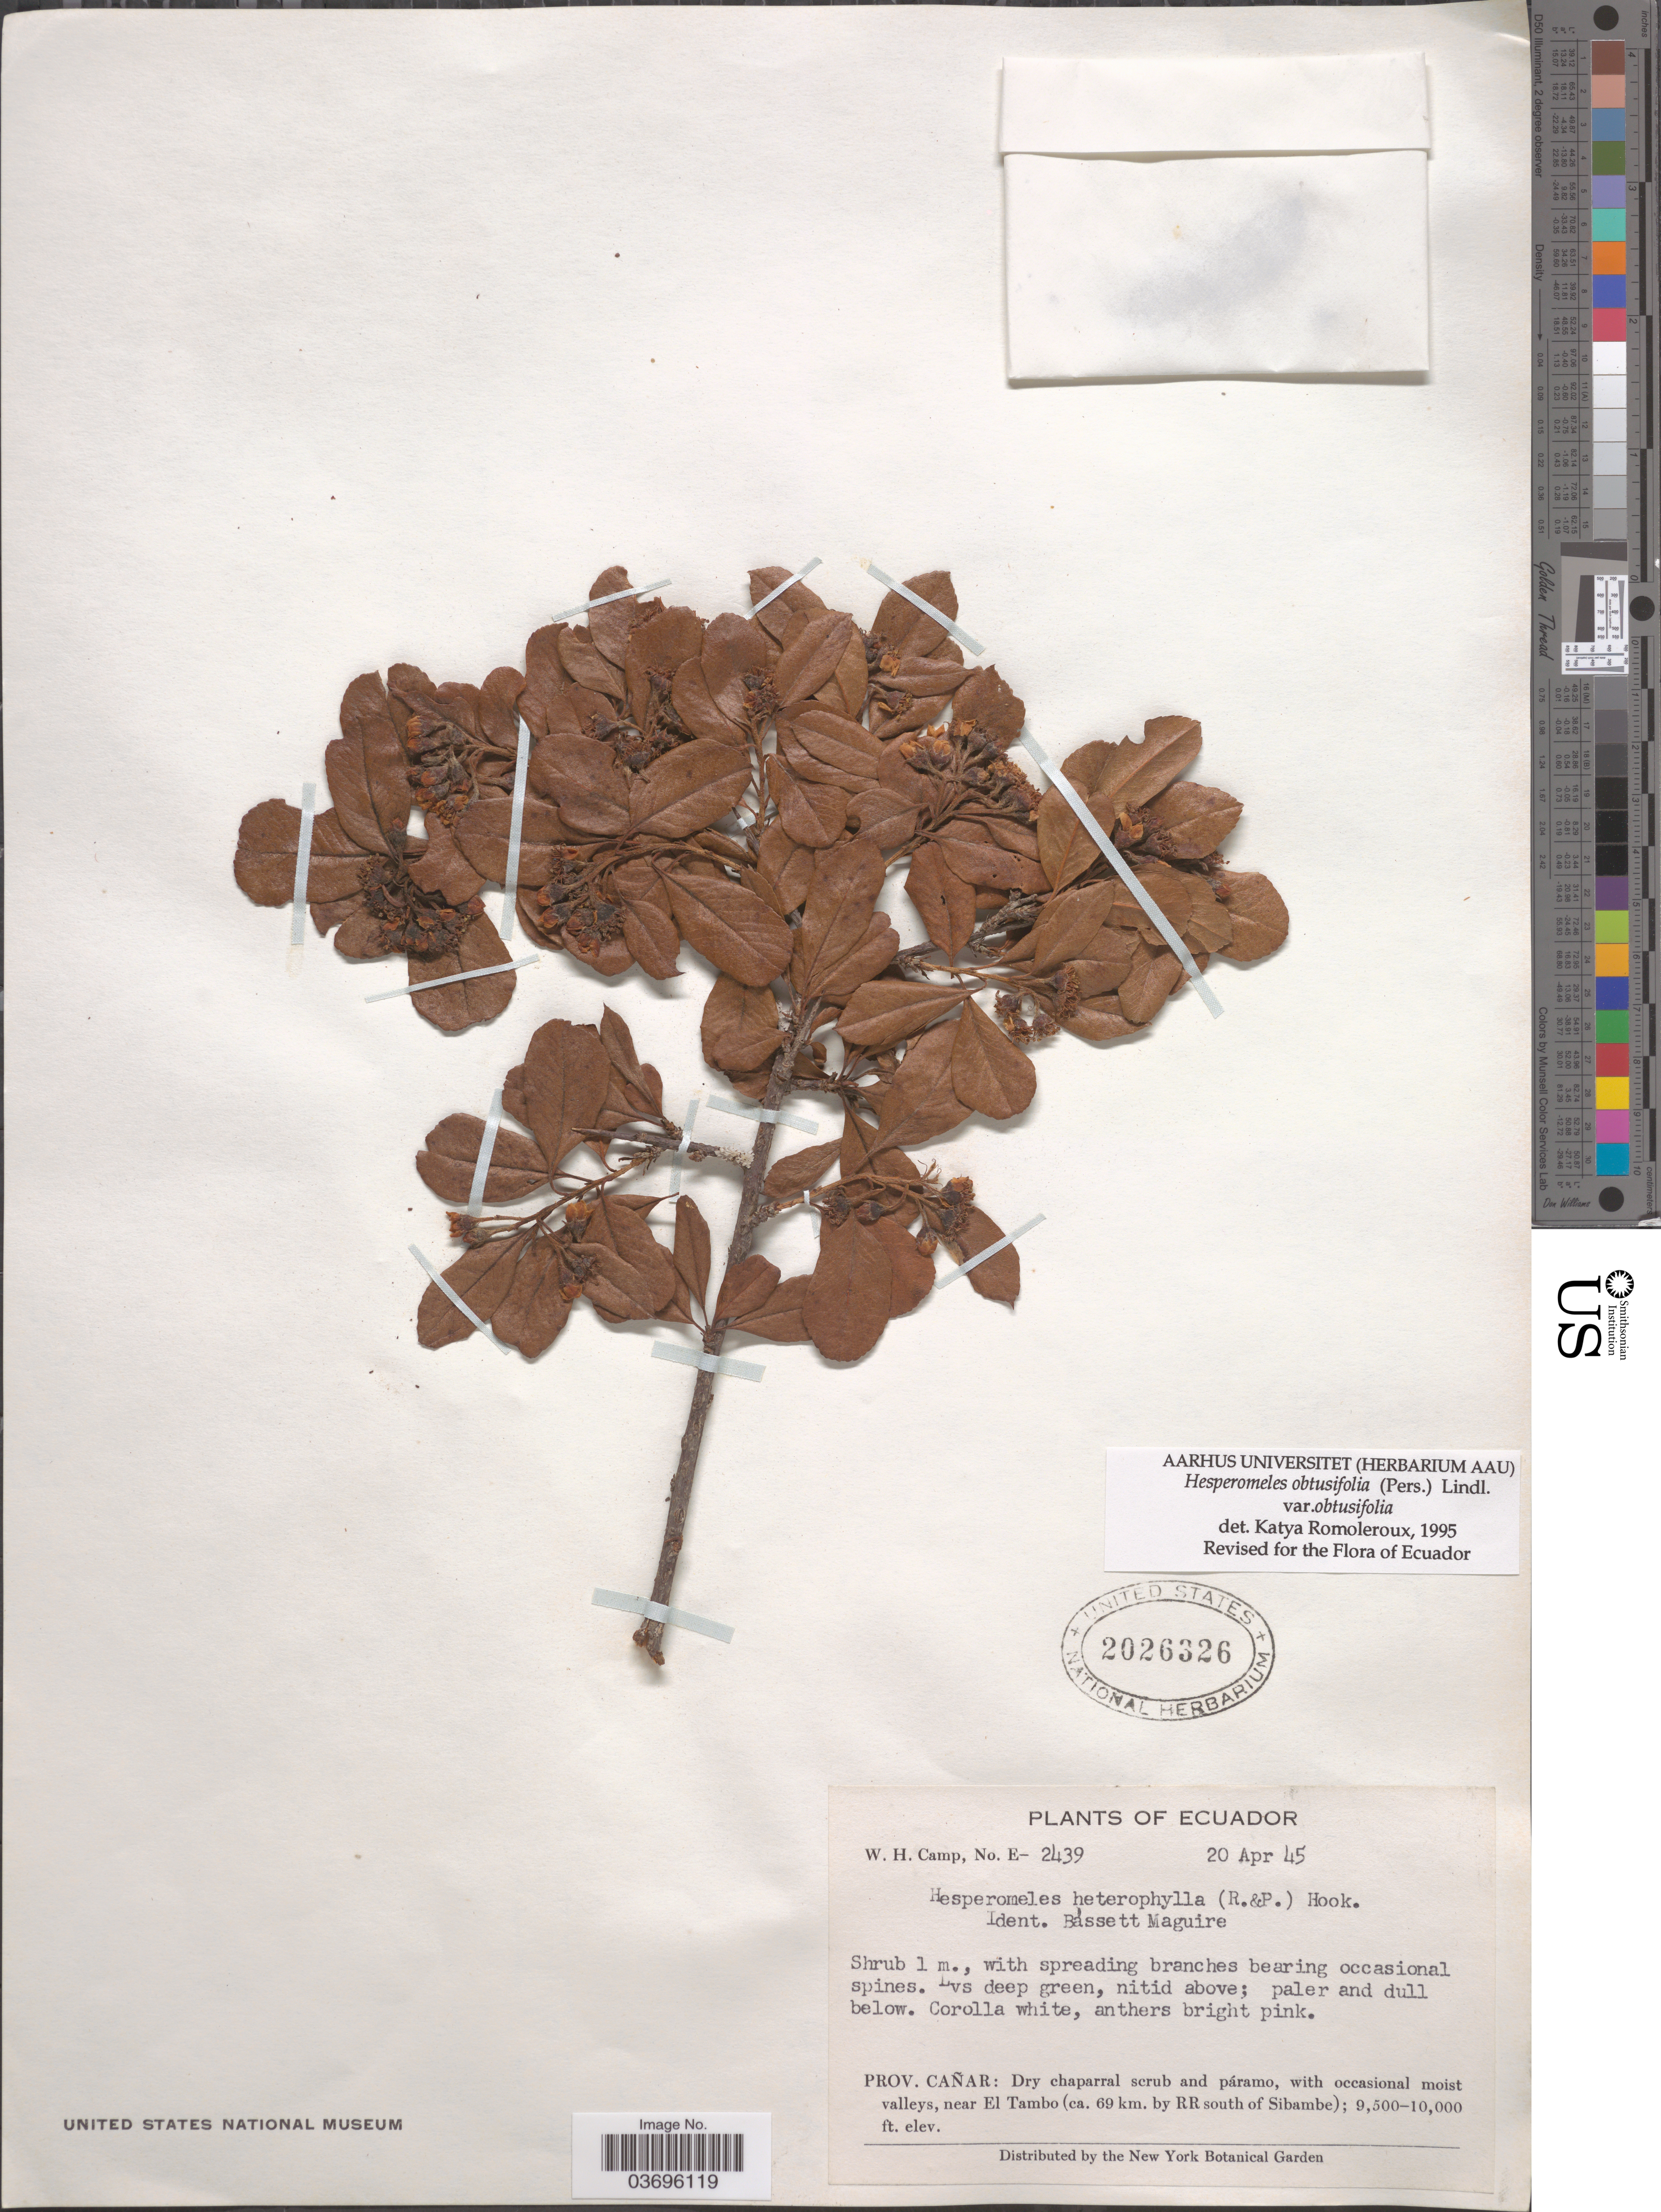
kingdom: Plantae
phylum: Tracheophyta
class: Magnoliopsida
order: Rosales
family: Rosaceae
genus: Hesperomeles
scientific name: Hesperomeles obtusifolia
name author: (Pers.) Lindl.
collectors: W. H. Camp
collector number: E-2439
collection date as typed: Transcribed d/m/y: 20/4/45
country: Ecuador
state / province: Cañar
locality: Near El Tambo (ca. 69 km. by RR south of Sibambe).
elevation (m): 2896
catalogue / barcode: US 2026326